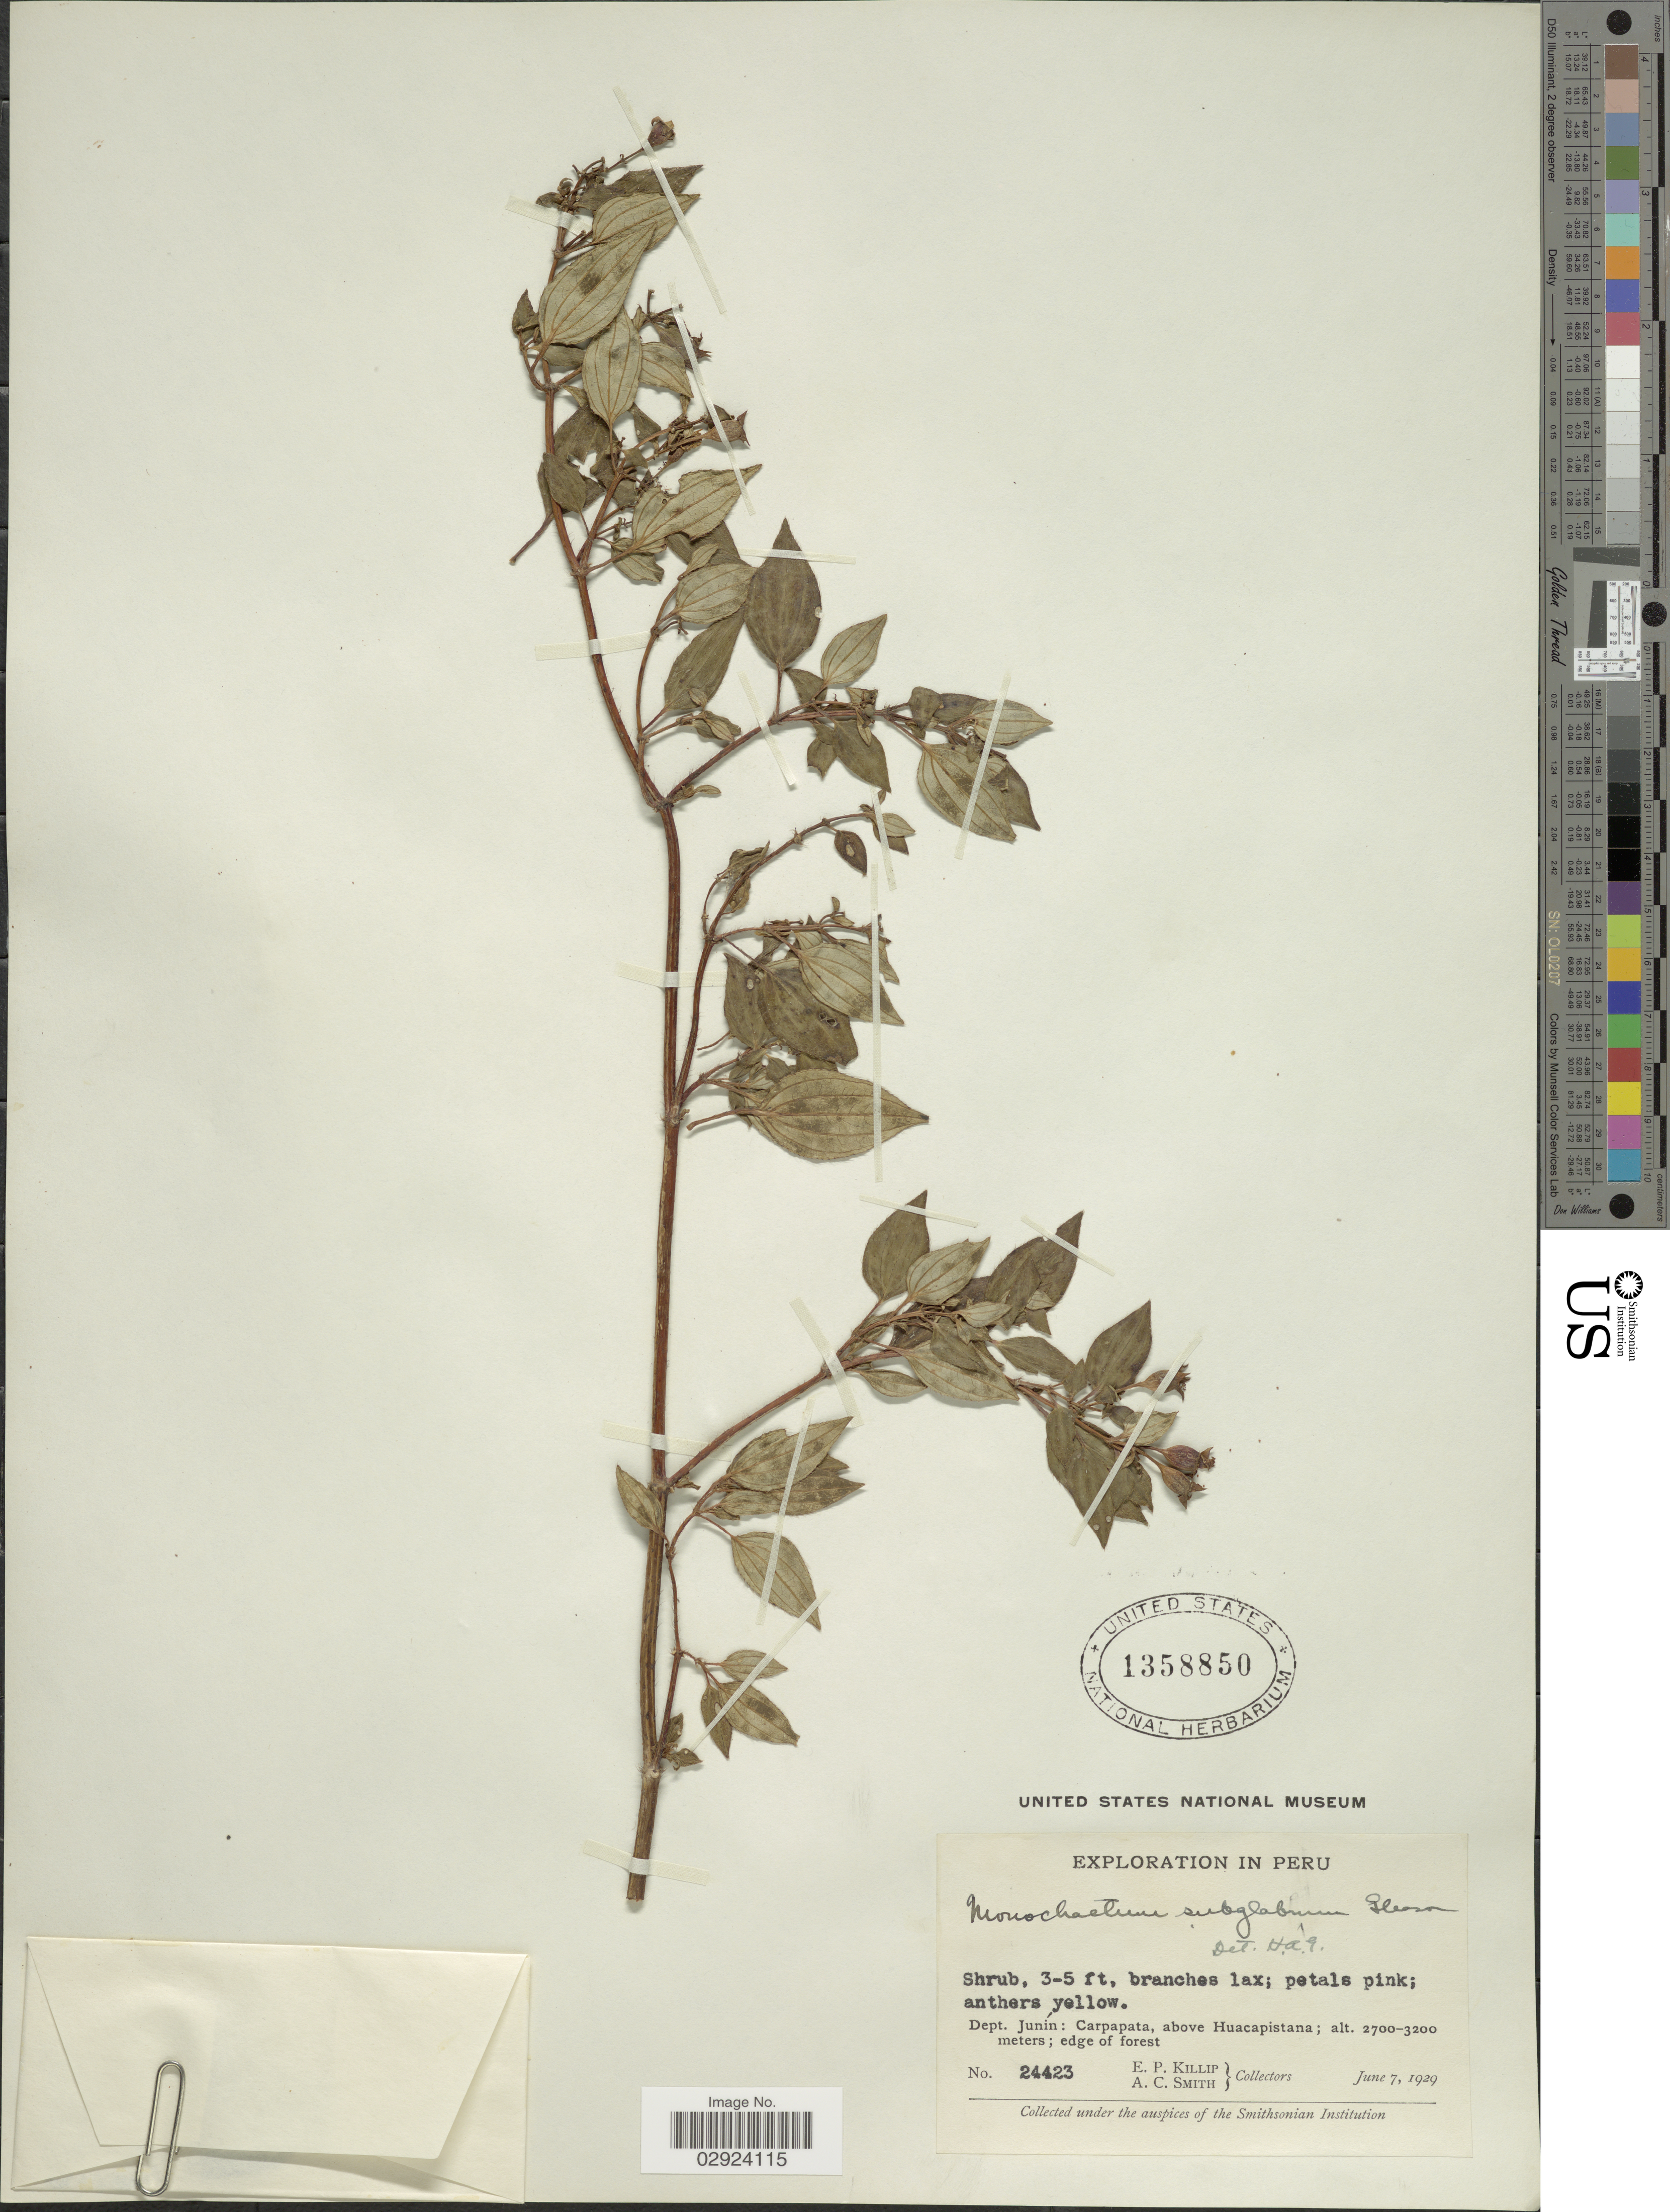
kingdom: Plantae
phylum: Tracheophyta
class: Magnoliopsida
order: Myrtales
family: Melastomataceae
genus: Monochaetum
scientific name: Monochaetum subglabrum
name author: Gleason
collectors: E. P. Killip & A. C. Smith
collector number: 24423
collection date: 1929-06-07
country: Peru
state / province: Junín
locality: Dept. Junín: Carpapata, above Huacapistana.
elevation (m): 2700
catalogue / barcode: US 1358850